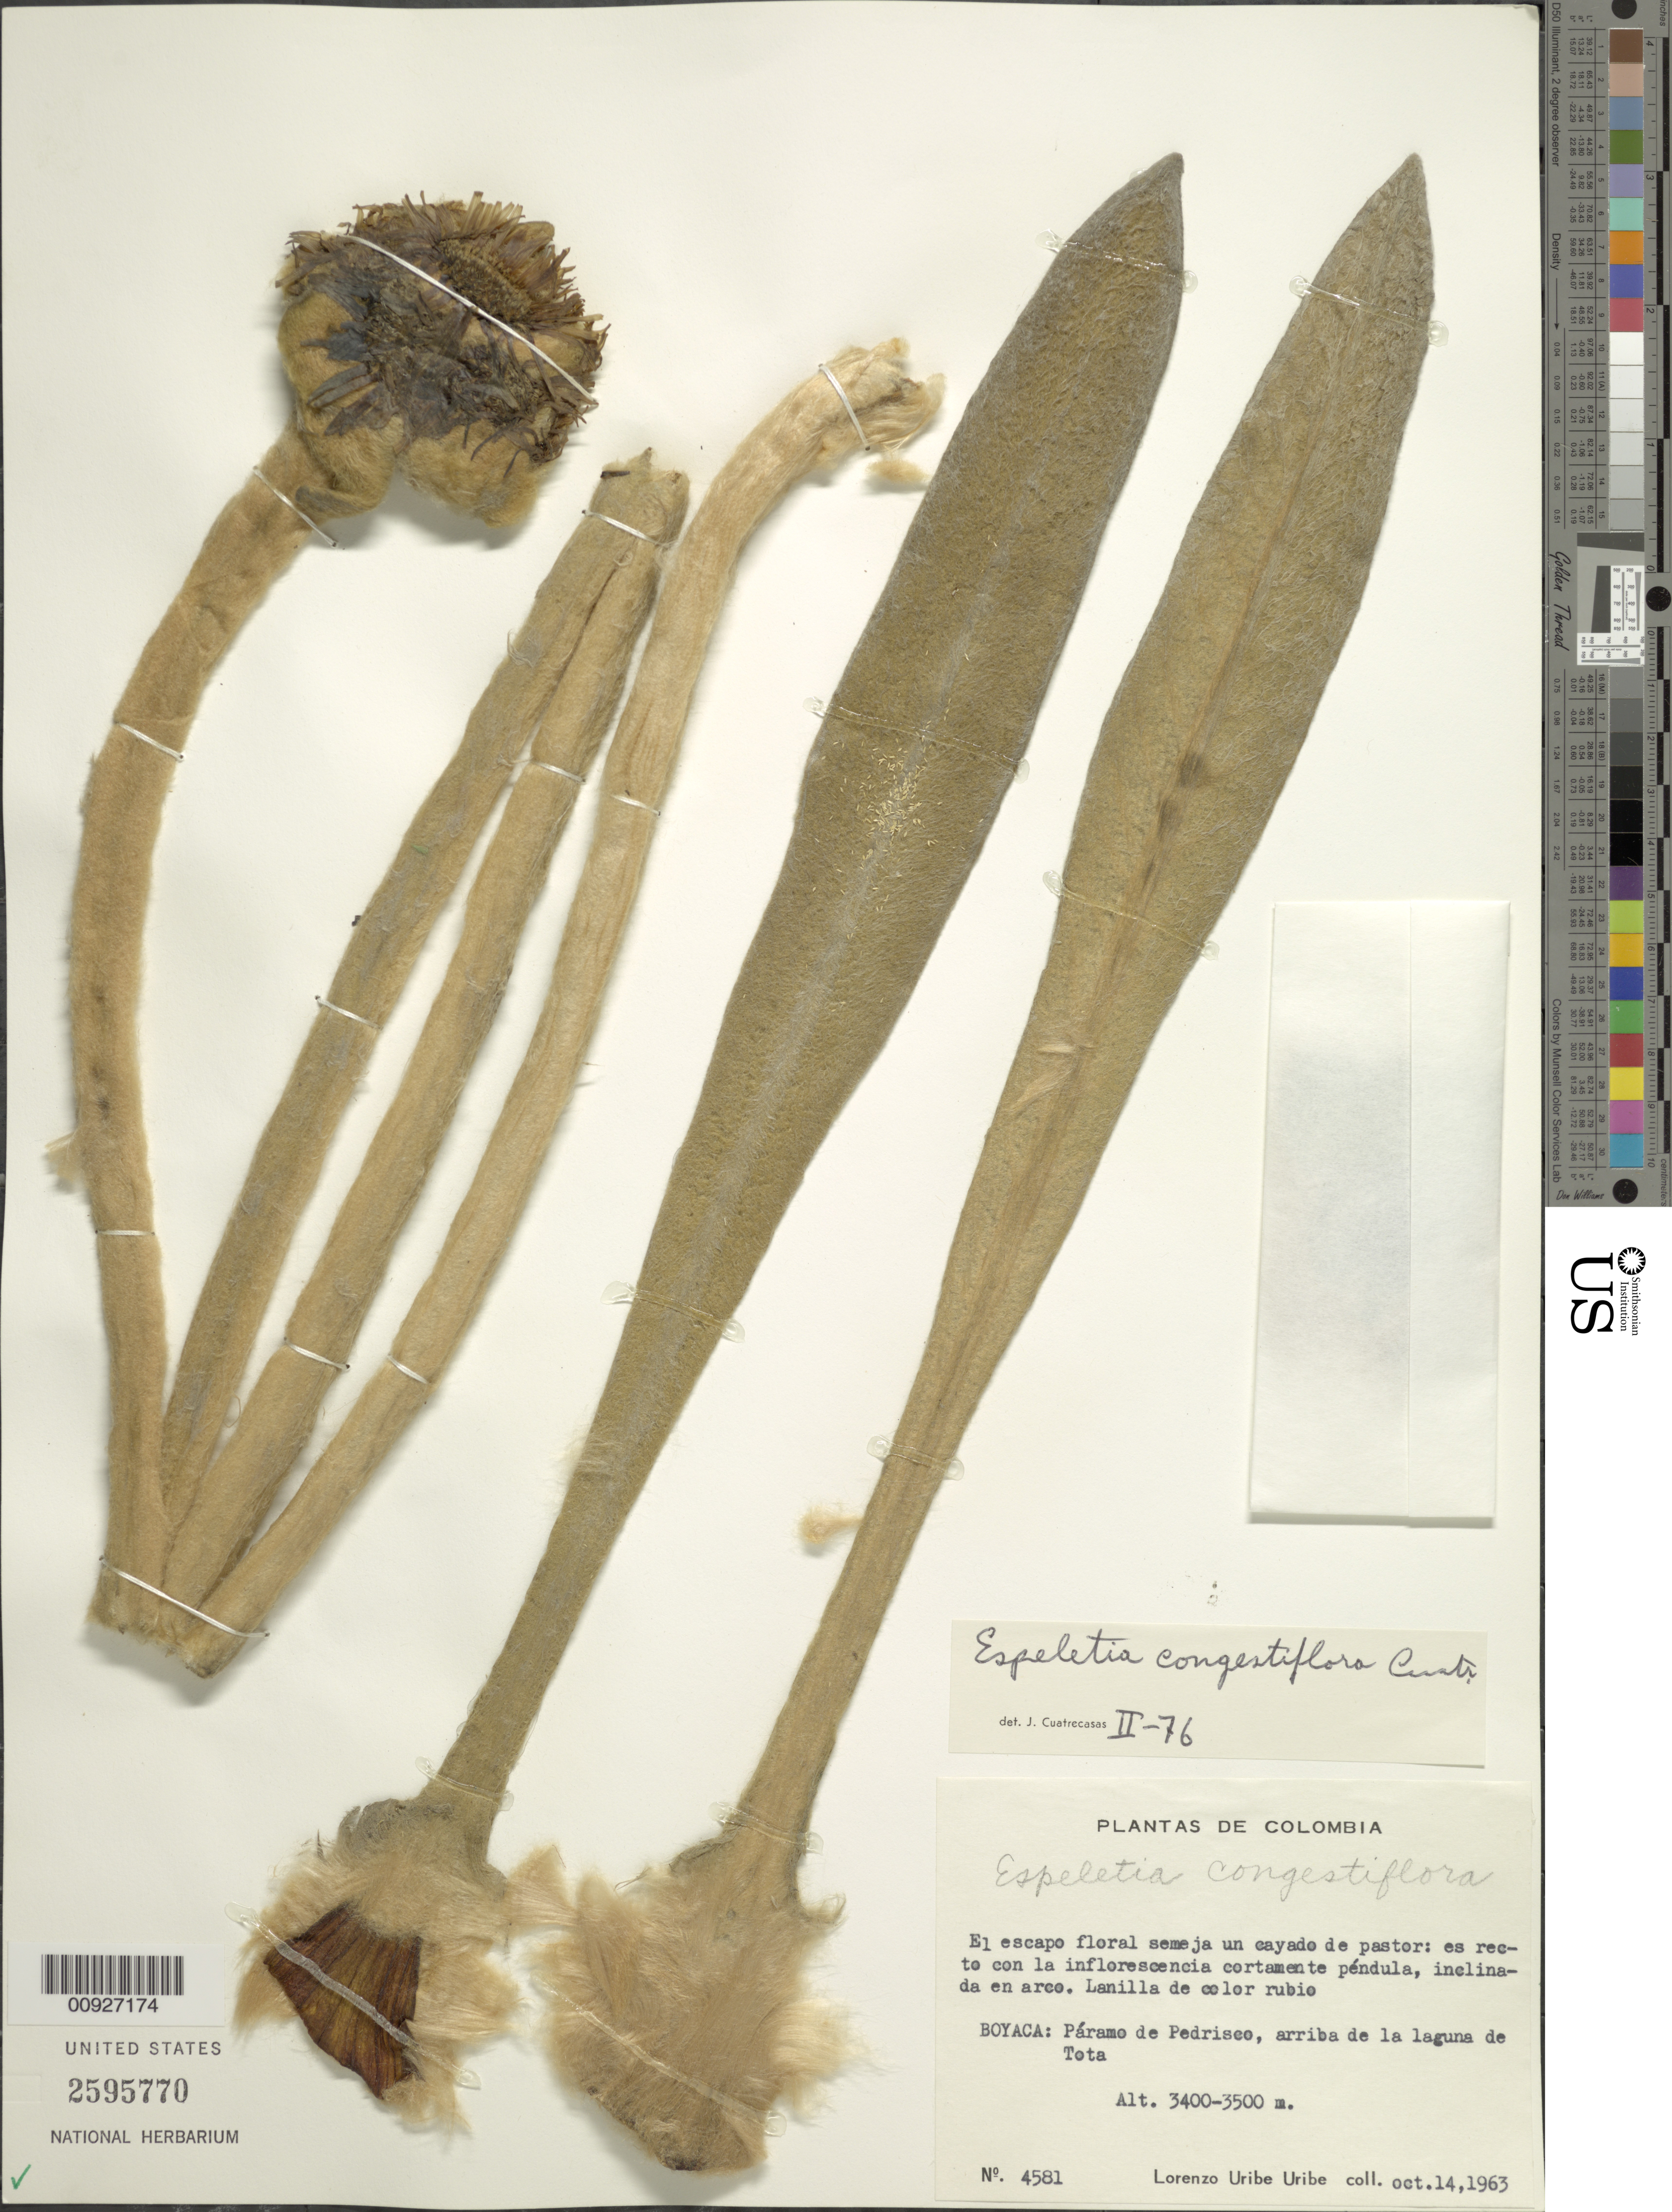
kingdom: Plantae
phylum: Tracheophyta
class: Magnoliopsida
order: Asterales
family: Asteraceae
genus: Espeletia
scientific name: Espeletia congestiflora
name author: Cuatrec.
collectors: L. Uribe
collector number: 4581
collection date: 1963-10-14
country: Colombia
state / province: Boyacá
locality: P. de Pedrisco. Arriba de la Laguna de Tota.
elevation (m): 3400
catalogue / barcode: US 2595770